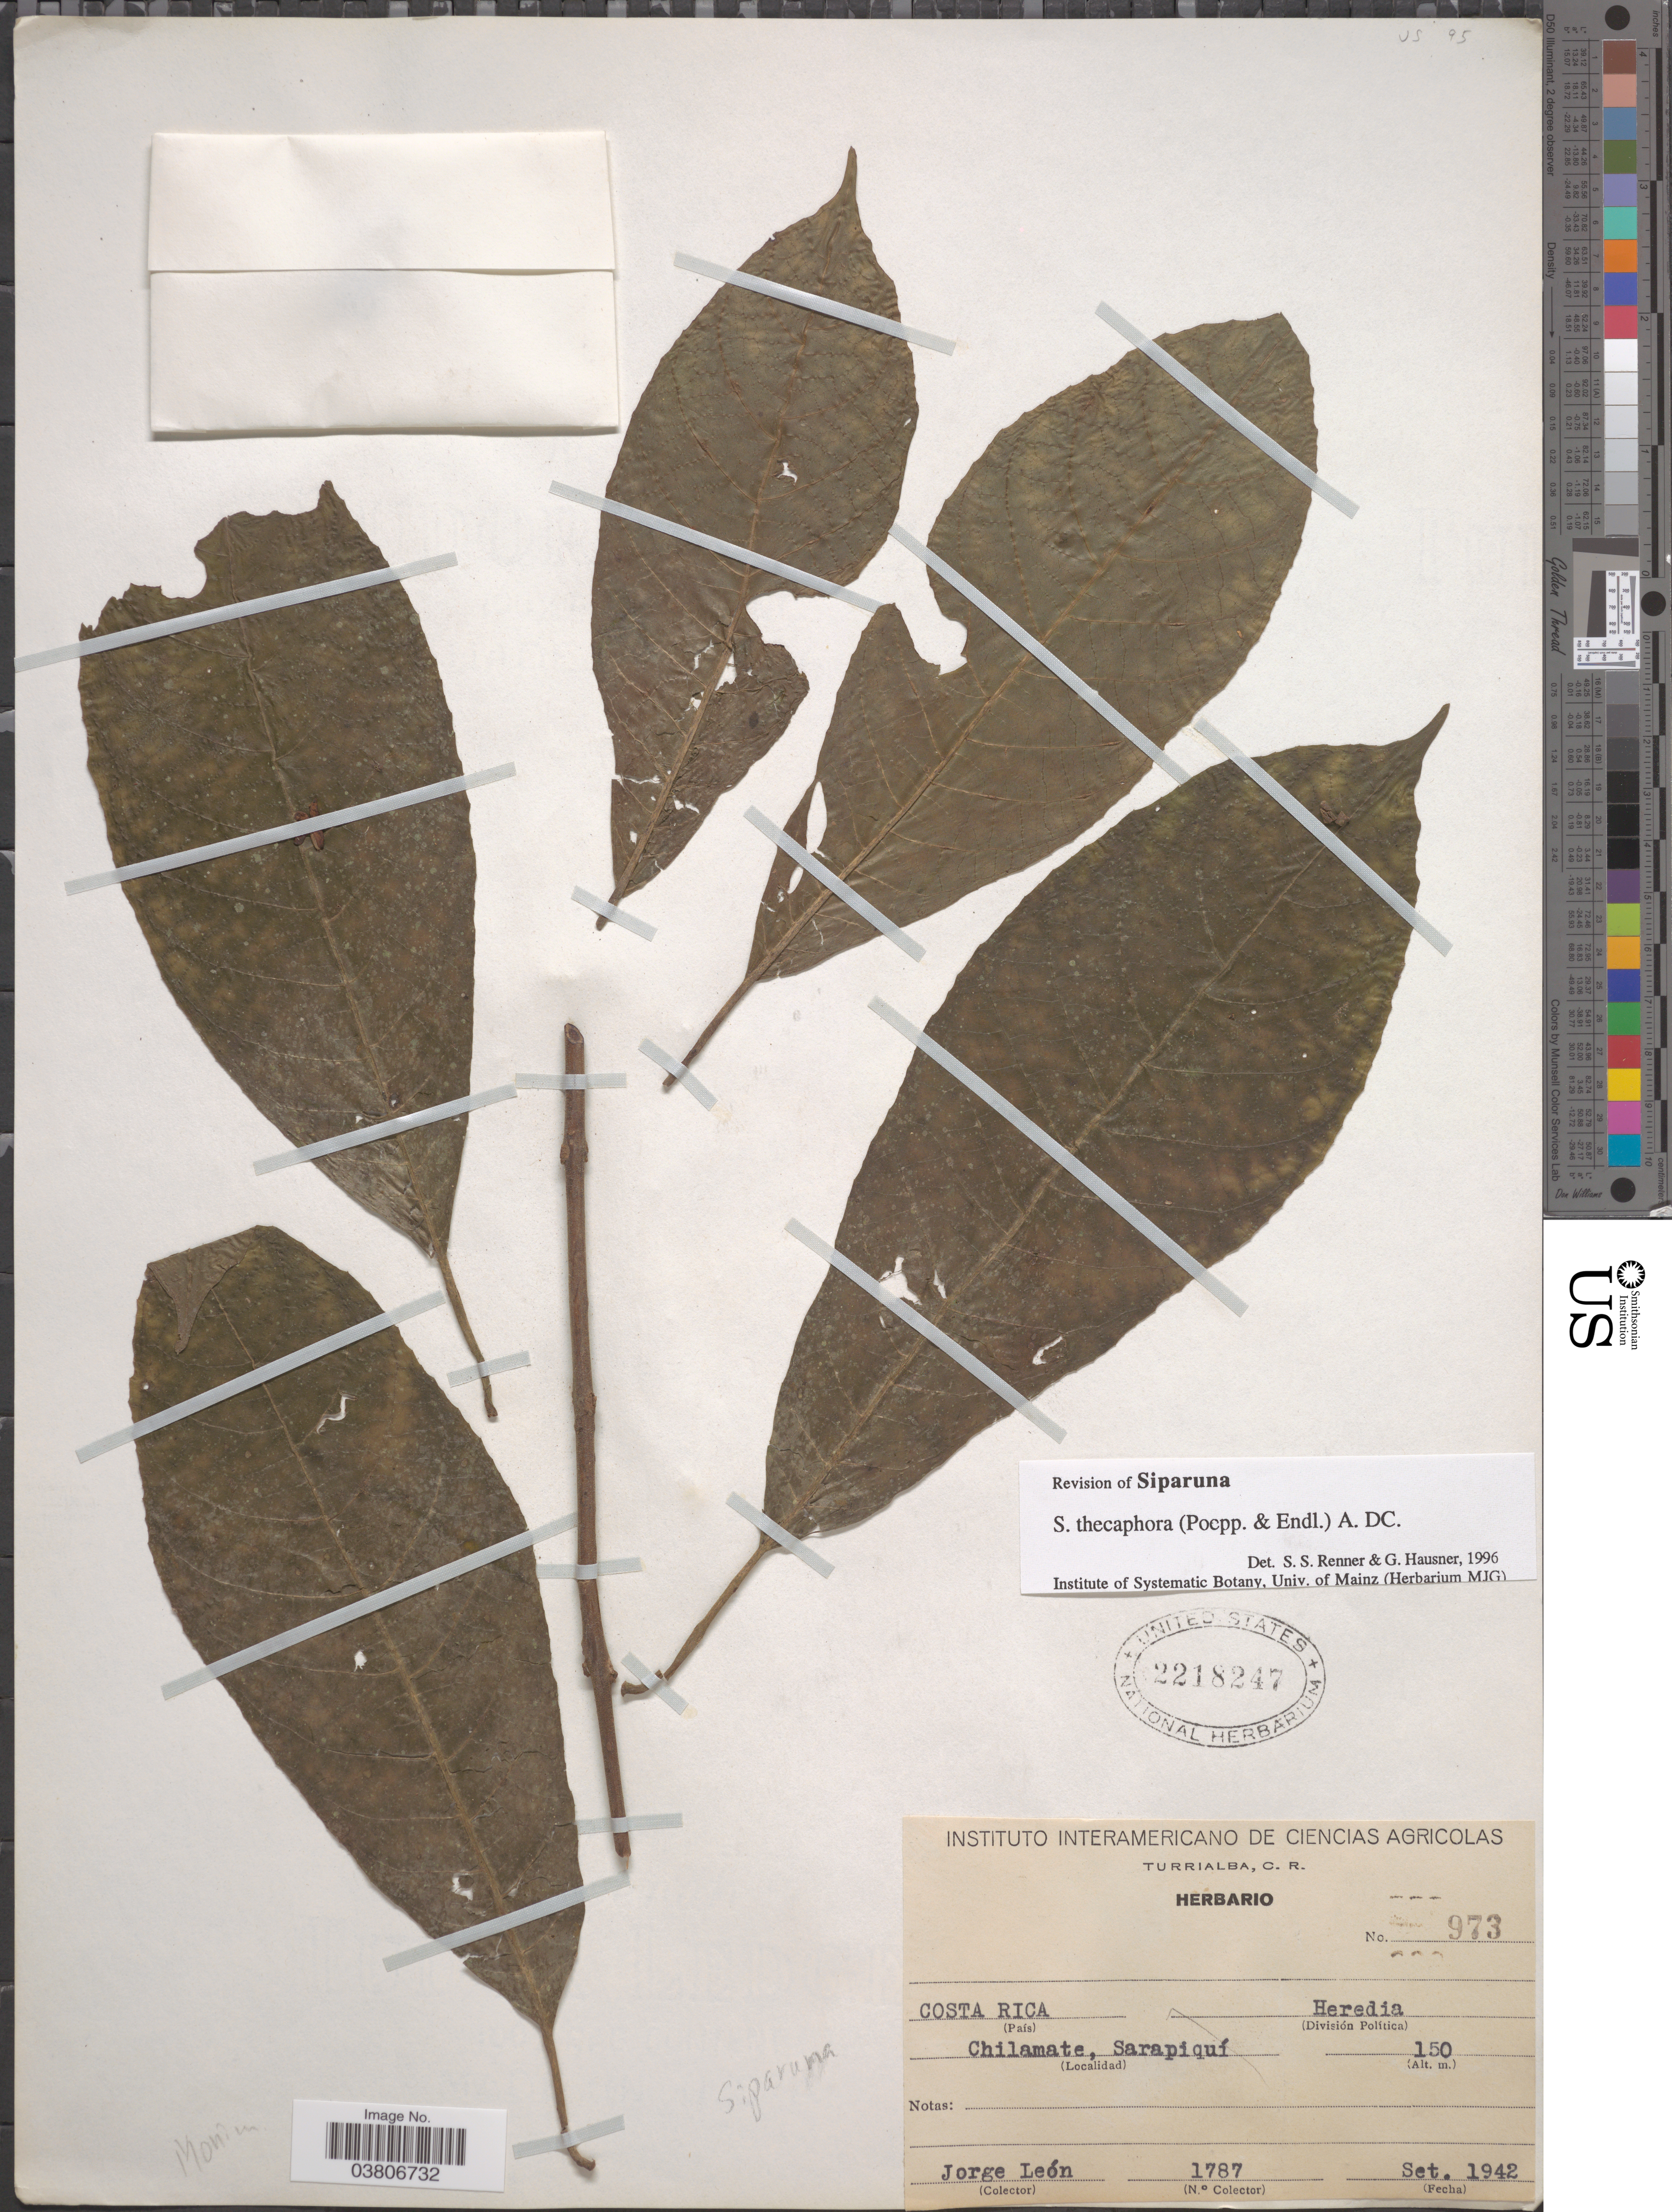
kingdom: Plantae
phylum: Tracheophyta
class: Magnoliopsida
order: Laurales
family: Siparunaceae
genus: Siparuna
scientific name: Siparuna thecaphora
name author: (Poepp. & Endl.) A. DC.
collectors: J. León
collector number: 1787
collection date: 1942-09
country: Costa Rica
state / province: Heredia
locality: Chilamate, Sarapiquí.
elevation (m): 150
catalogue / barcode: US 2218247